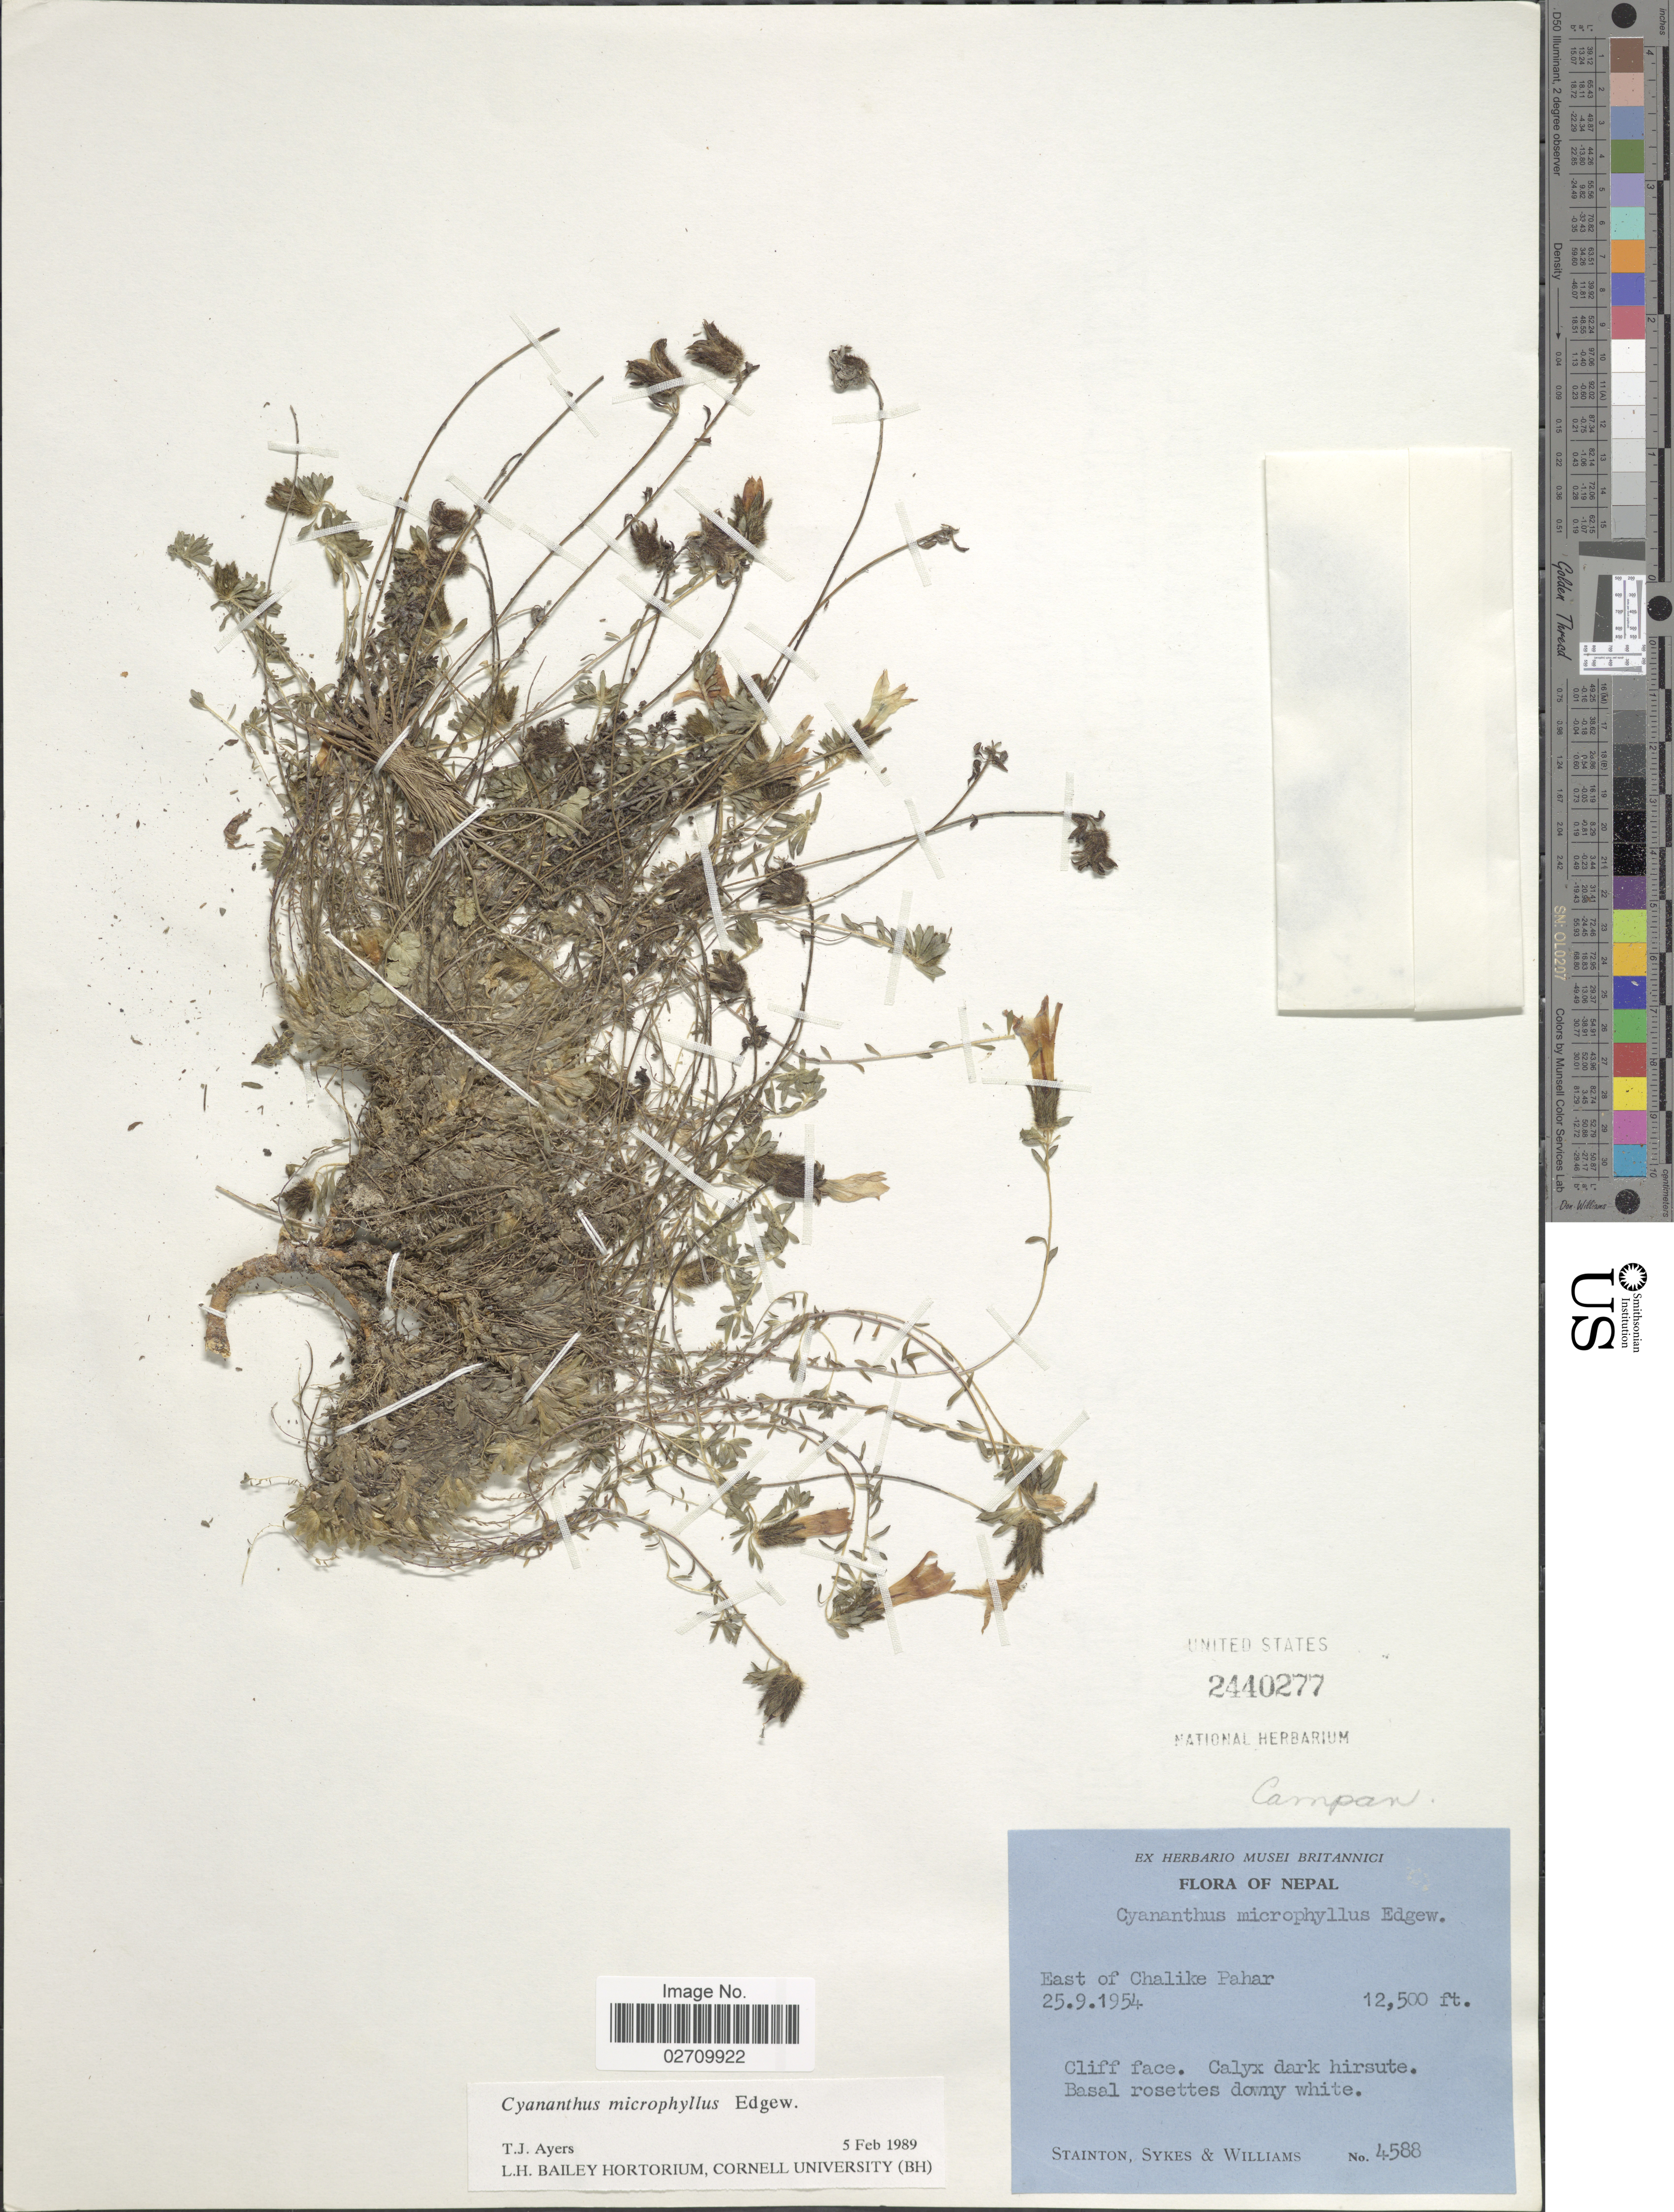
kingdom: Plantae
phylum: Tracheophyta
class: Magnoliopsida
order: Asterales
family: Campanulaceae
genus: Cyananthus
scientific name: Cyananthus microphyllus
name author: Edgew.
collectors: -. Stainton, Sykes, -- & -- Williams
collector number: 4588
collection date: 1954-09-25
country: Nepal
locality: East of Chalike Pahar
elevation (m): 3810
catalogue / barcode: US 2440277